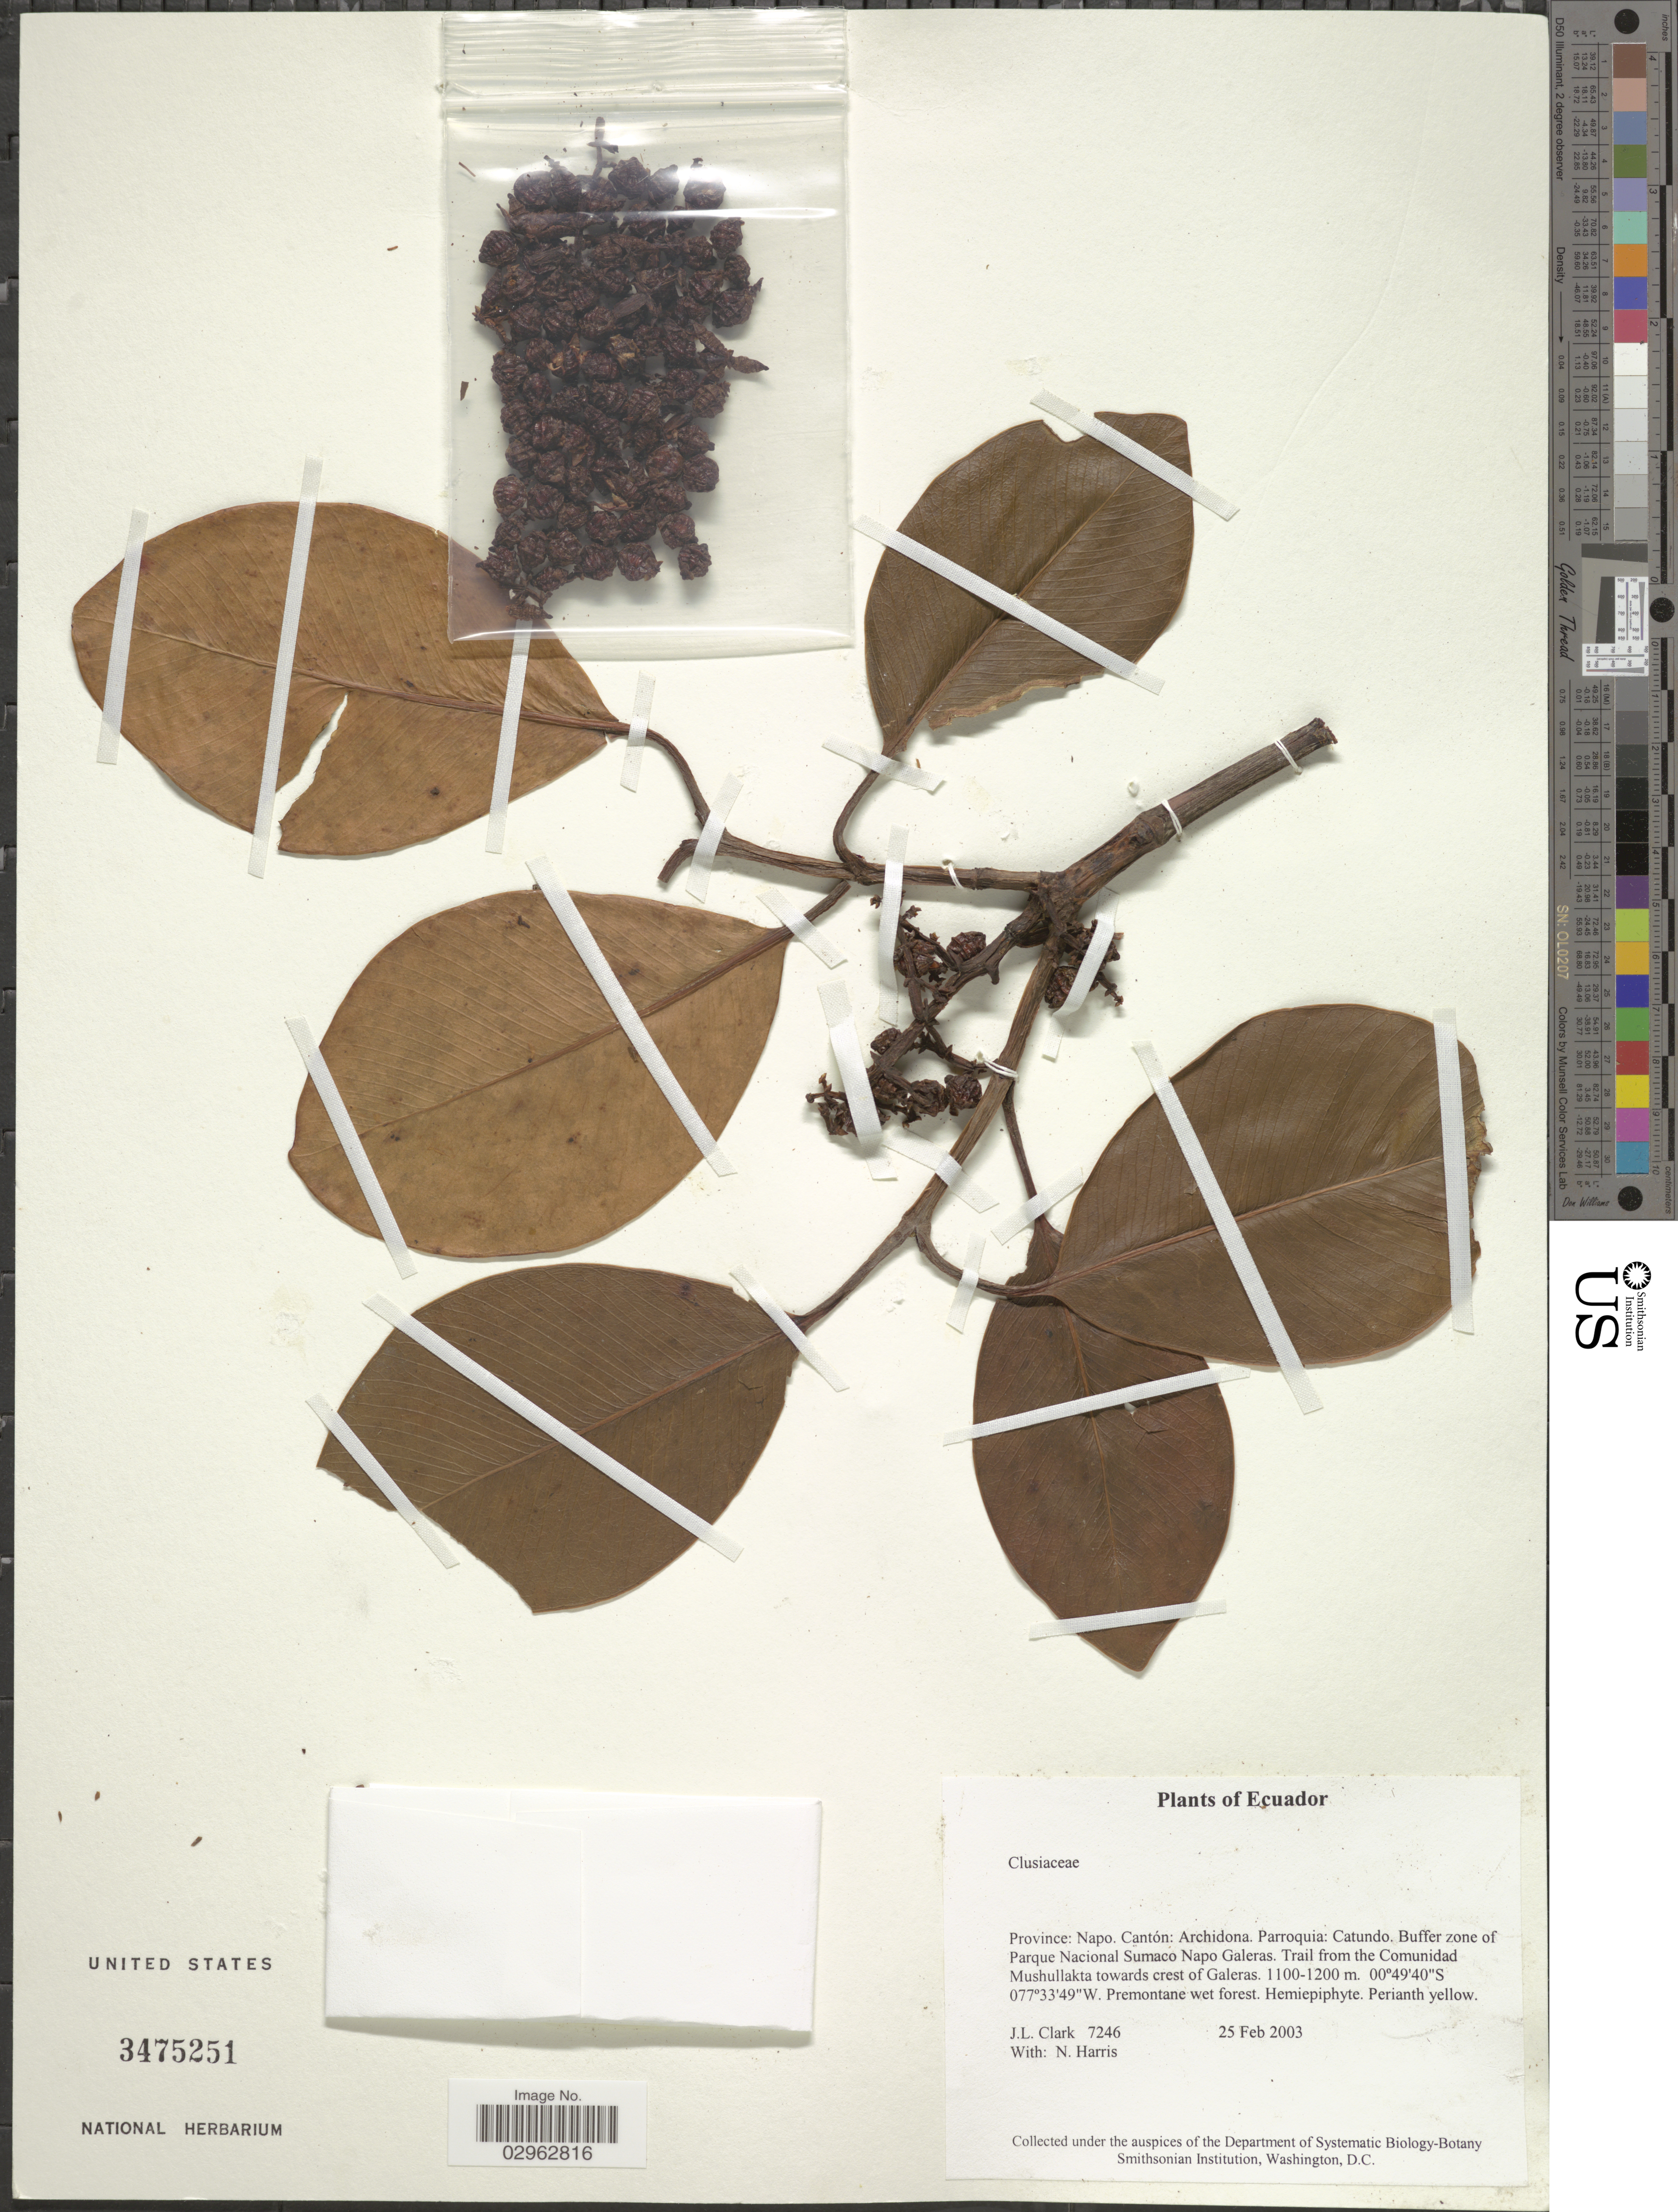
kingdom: Plantae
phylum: Tracheophyta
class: Magnoliopsida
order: Malpighiales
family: Clusiaceae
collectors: J. L. Clark & N. Harris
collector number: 7246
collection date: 2003-02-25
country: Ecuador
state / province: Napo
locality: Cantón: Archidona. Parroquia: Catundo. Buffer zone of Parque Nacional Sumaco Napo Galeras. Trail from the Comunidad Mushullakta towards crest of Galeras.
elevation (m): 1100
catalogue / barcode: US 3475251